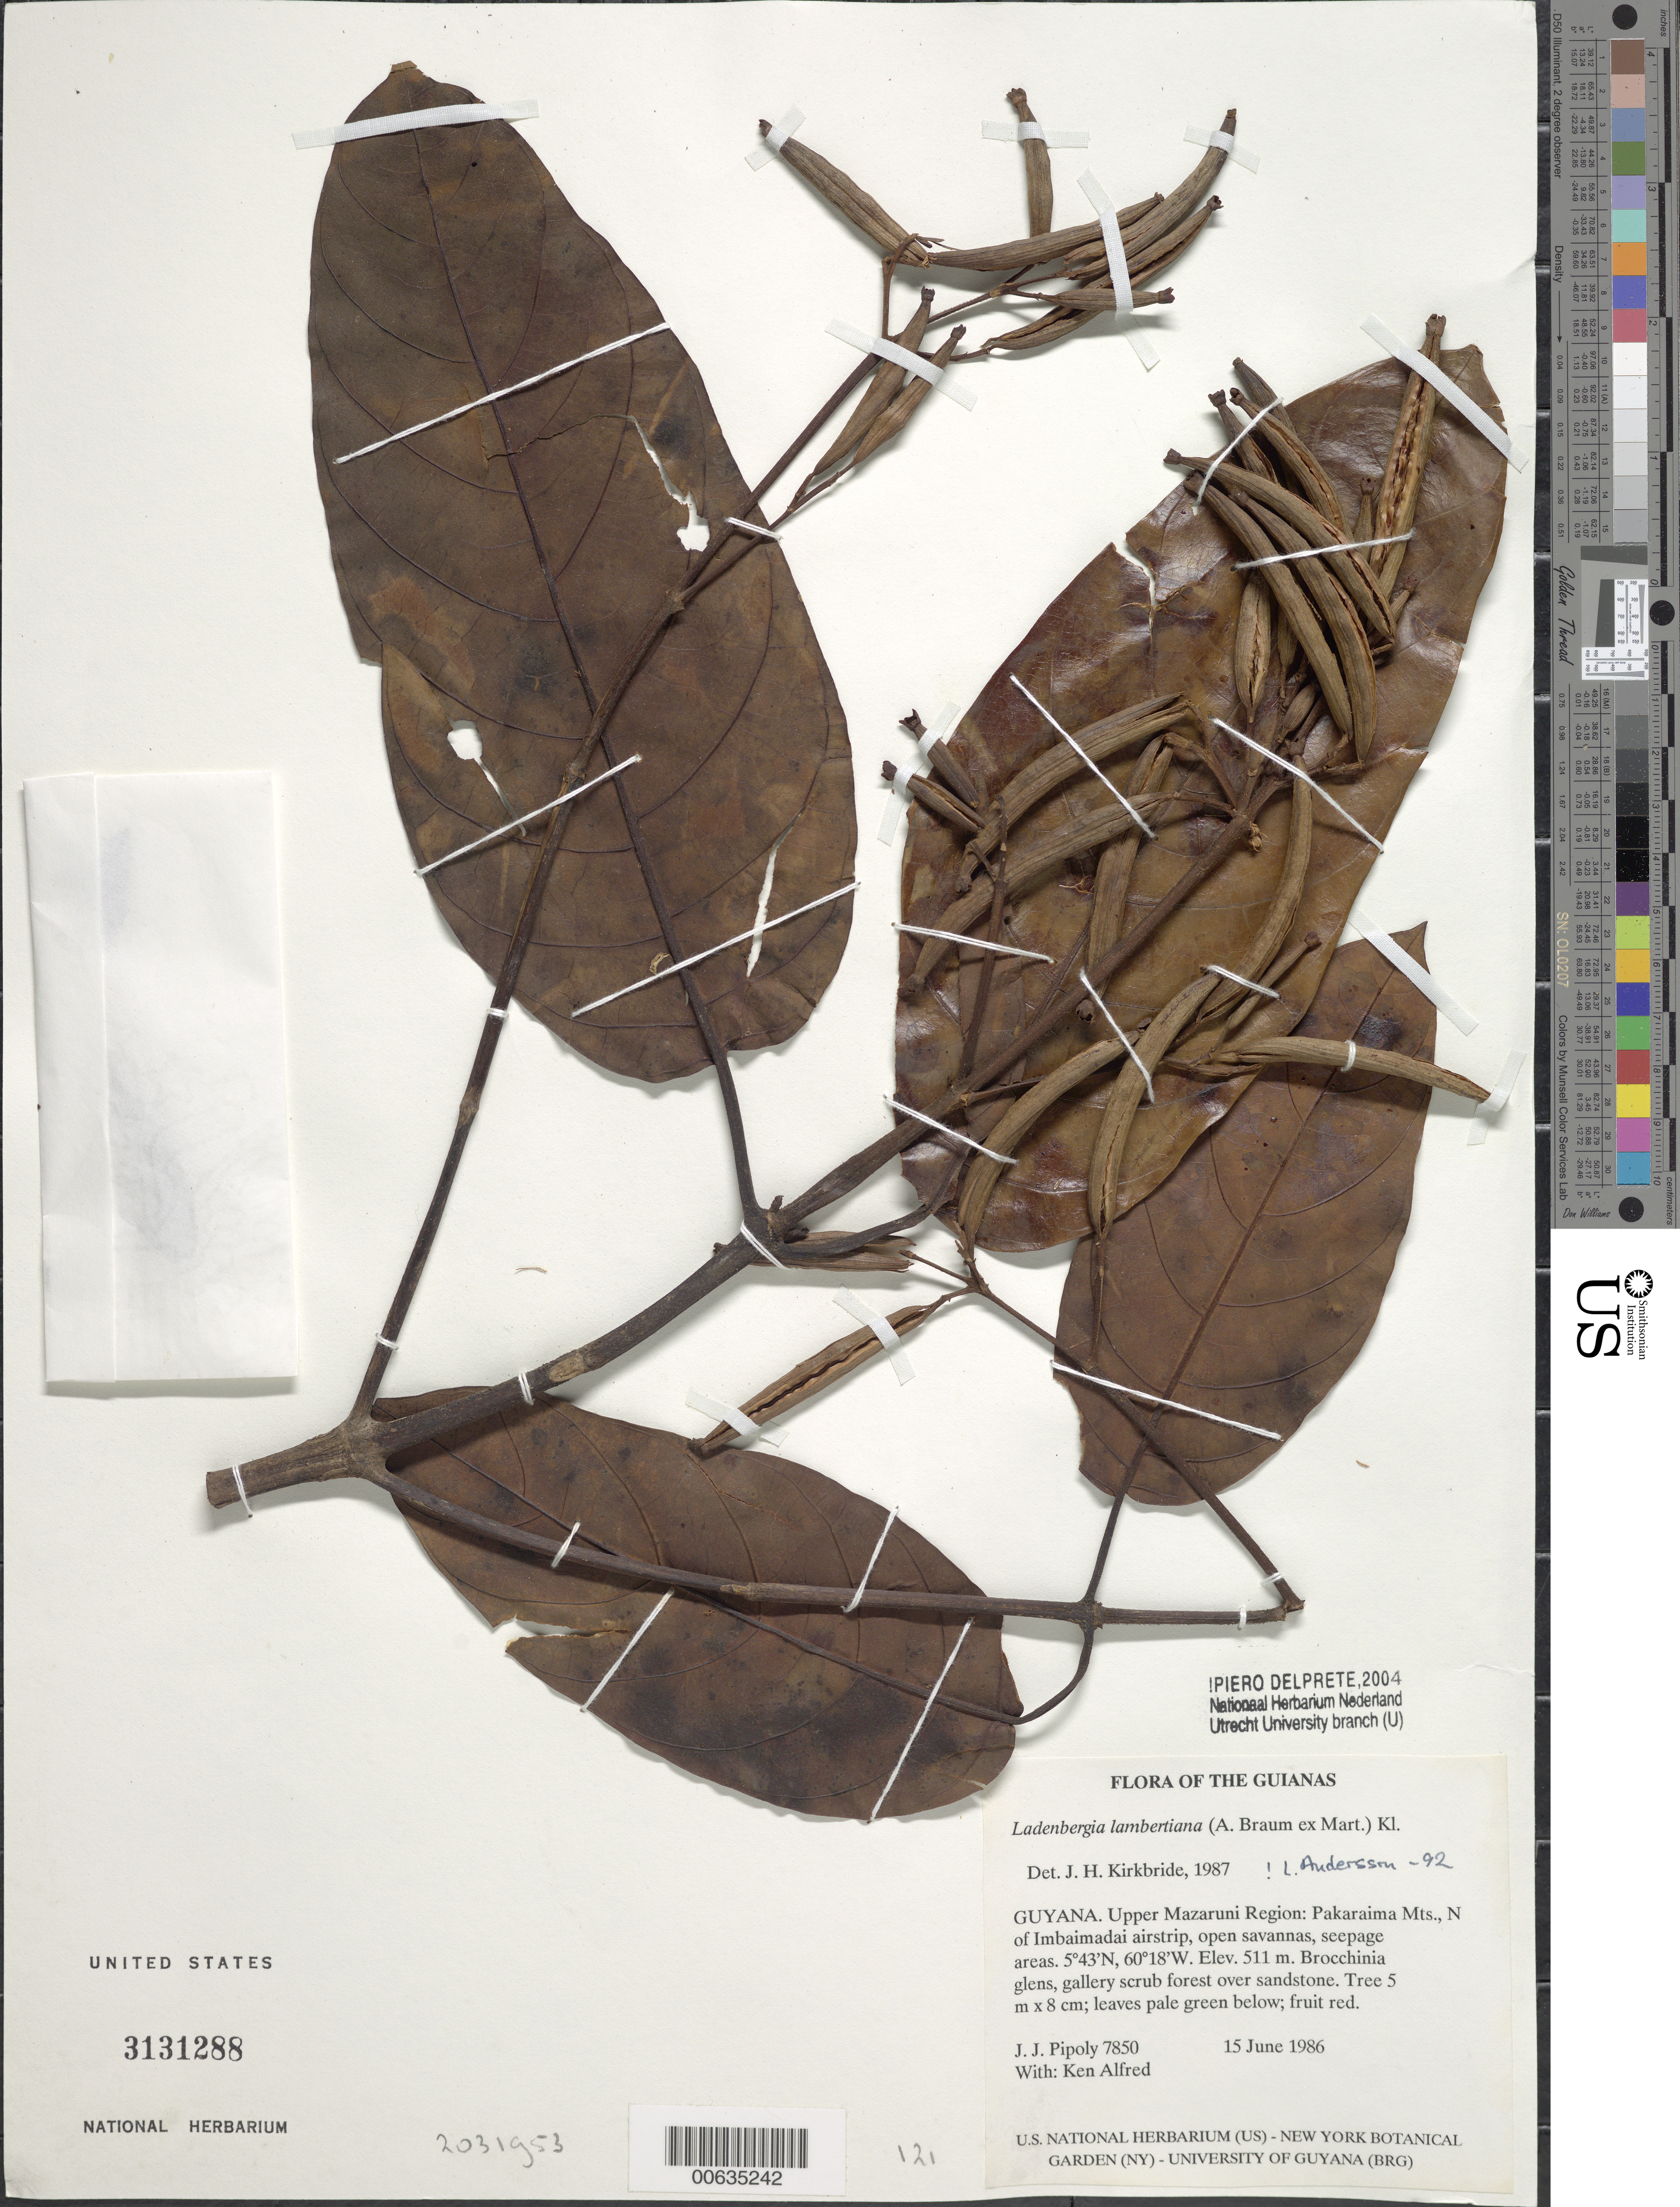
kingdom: Plantae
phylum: Tracheophyta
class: Magnoliopsida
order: Gentianales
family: Rubiaceae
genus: Ladenbergia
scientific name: Ladenbergia lambertiana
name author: (A. Braun ex Mart.) Klotzsch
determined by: Kirkbride, J. H.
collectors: J. J. Pipoly & K. Alfred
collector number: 7850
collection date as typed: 15 June 1986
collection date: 1986-06-15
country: Guyana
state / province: Cuyuni-Mazaruni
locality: Pakaraima Mts., N of Imbaimadai airstrip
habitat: Open savannas, seepage areas, Brocchinia glens, gallery scrub forest over sandstone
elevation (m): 511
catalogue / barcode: US 3131288